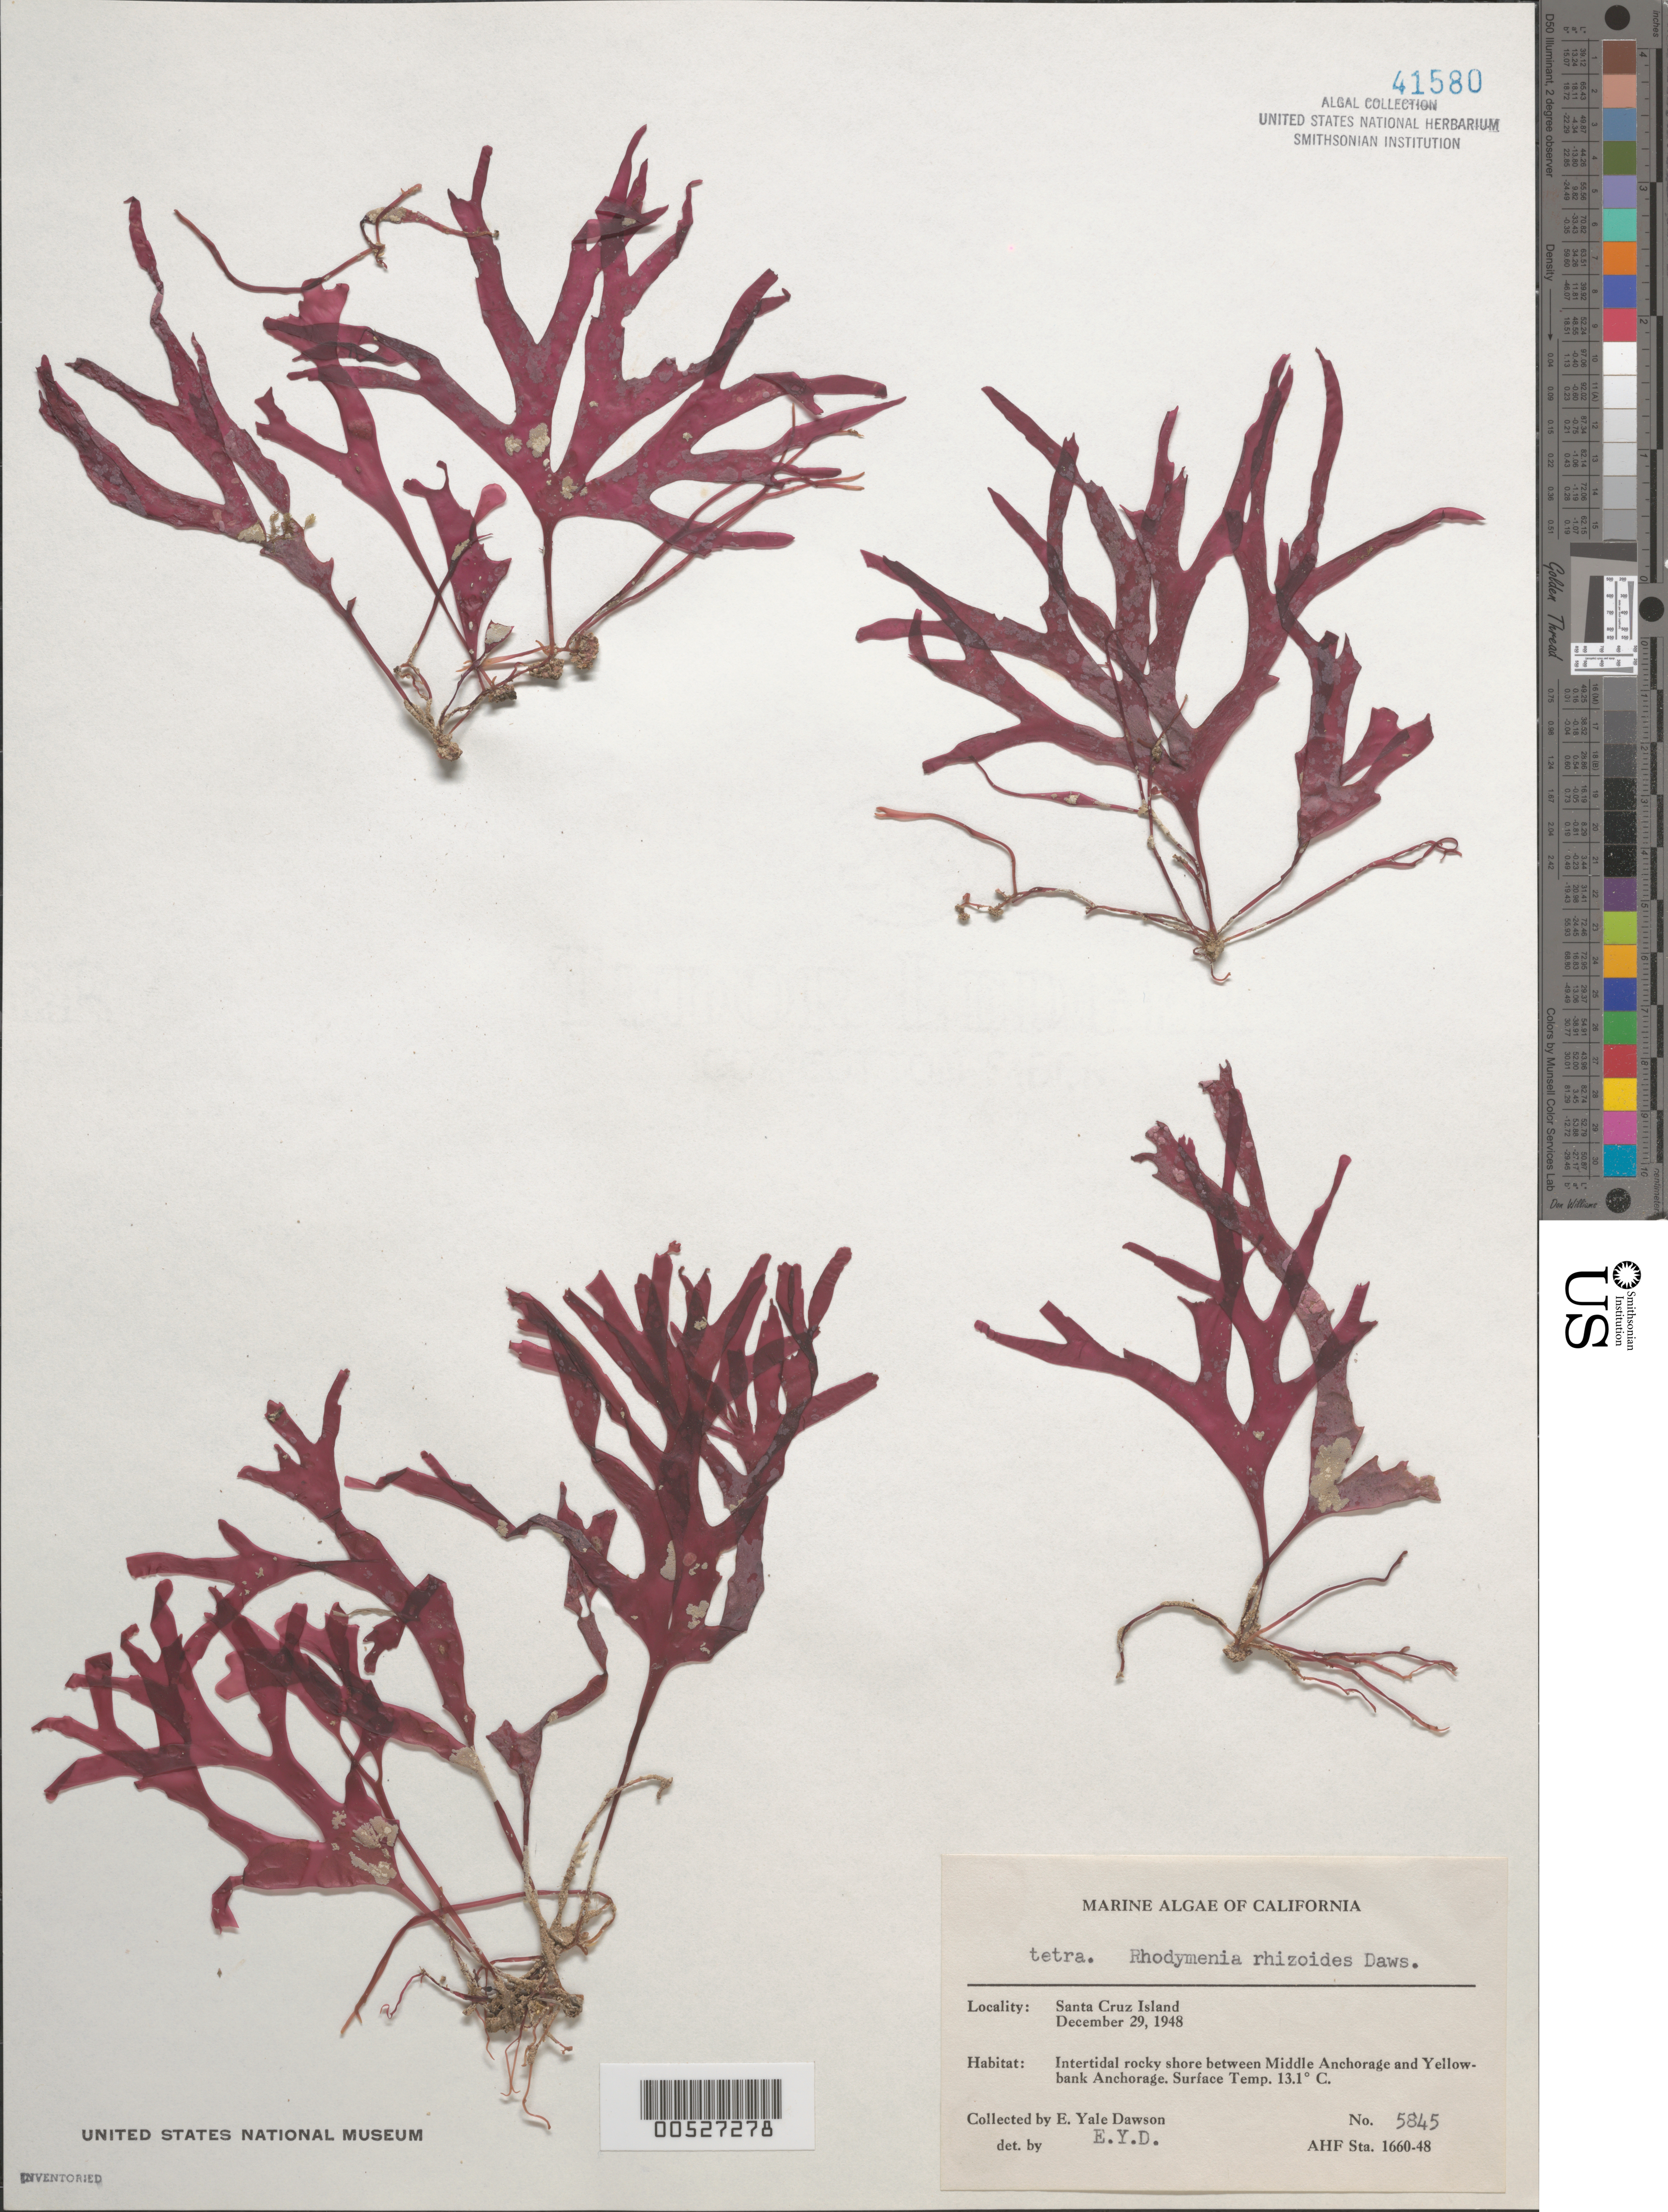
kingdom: Plantae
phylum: Rhodophyta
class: Florideophyceae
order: Rhodymeniales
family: Rhodymeniaceae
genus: Rhodymenia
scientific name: Rhodymenia rhizoides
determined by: Dawson, E. Y.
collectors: E. Y. Dawson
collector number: EYD 5845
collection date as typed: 29 Dec 1948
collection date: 1948-12-29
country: United States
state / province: California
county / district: Santa Barbara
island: Santa Cruz Island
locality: Between Middle Anchorage and Yellowbank Anchorage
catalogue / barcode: US 41580